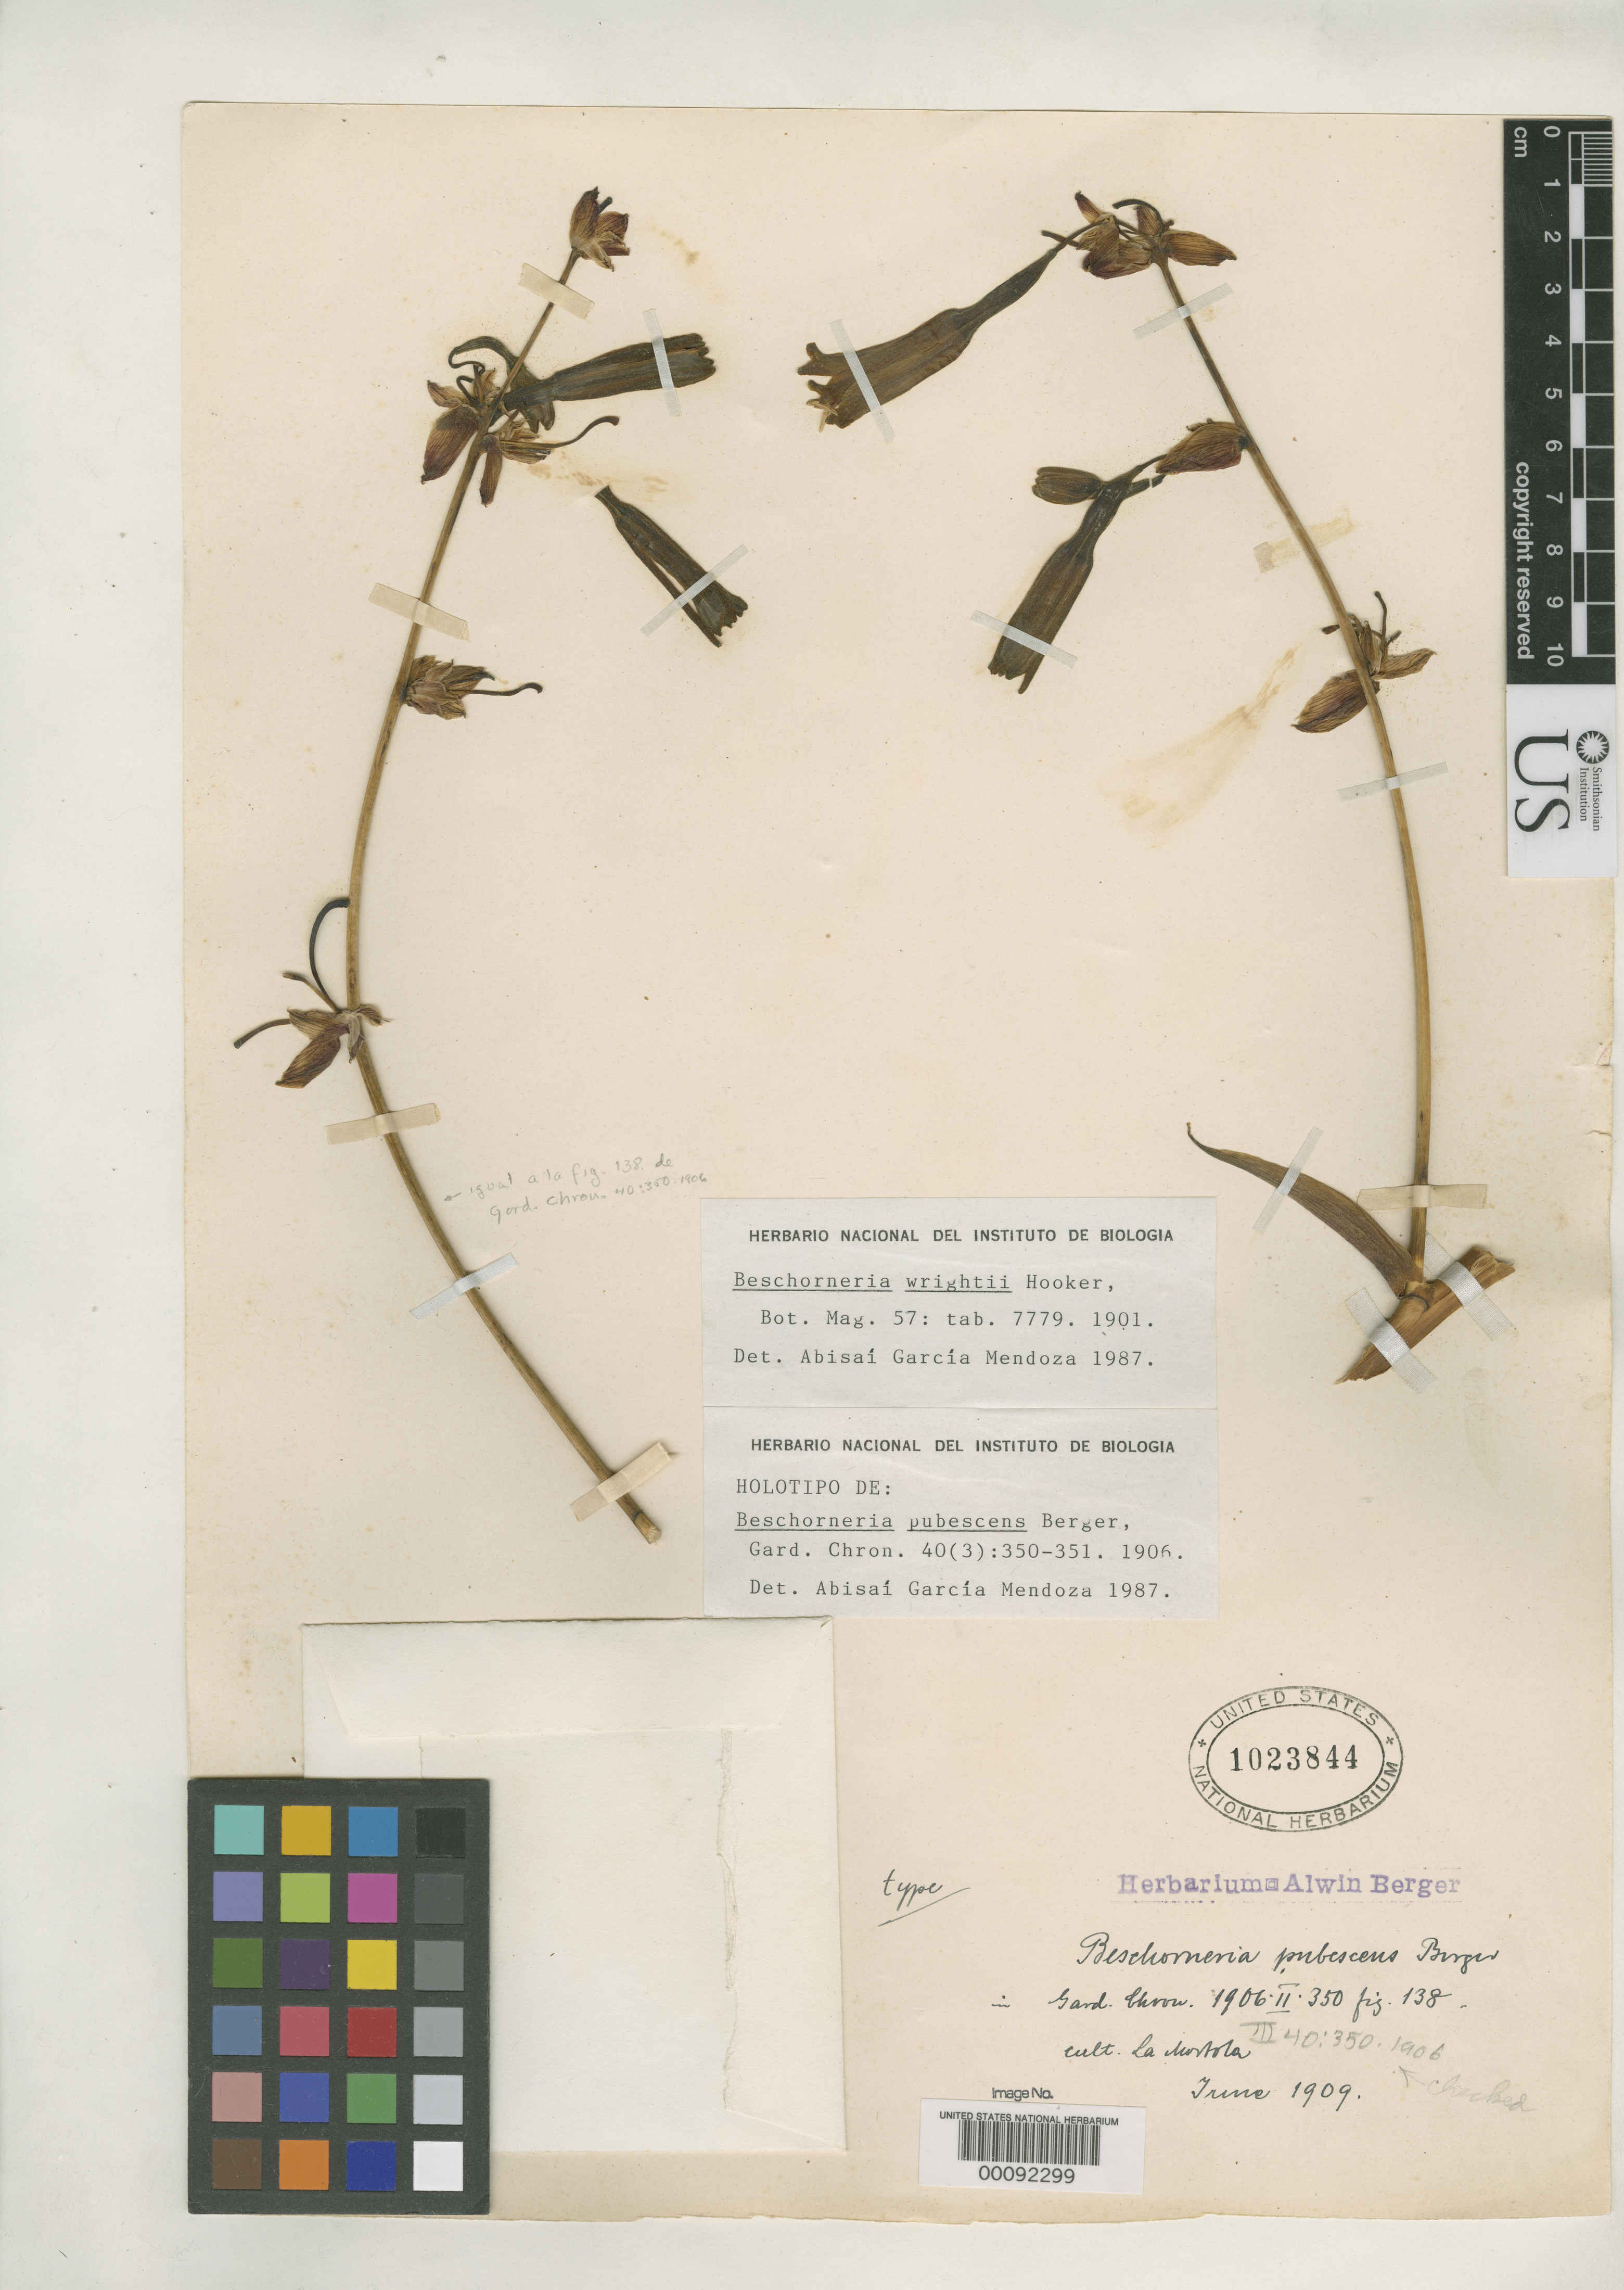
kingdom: Plantae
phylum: Tracheophyta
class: Liliopsida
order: Asparagales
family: Asparagaceae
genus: Beschorneria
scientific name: Beschorneria pubescens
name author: A. Berger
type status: Type Collection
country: Mexico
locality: Cultivated at Horto Mortolensi.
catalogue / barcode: US 1023844